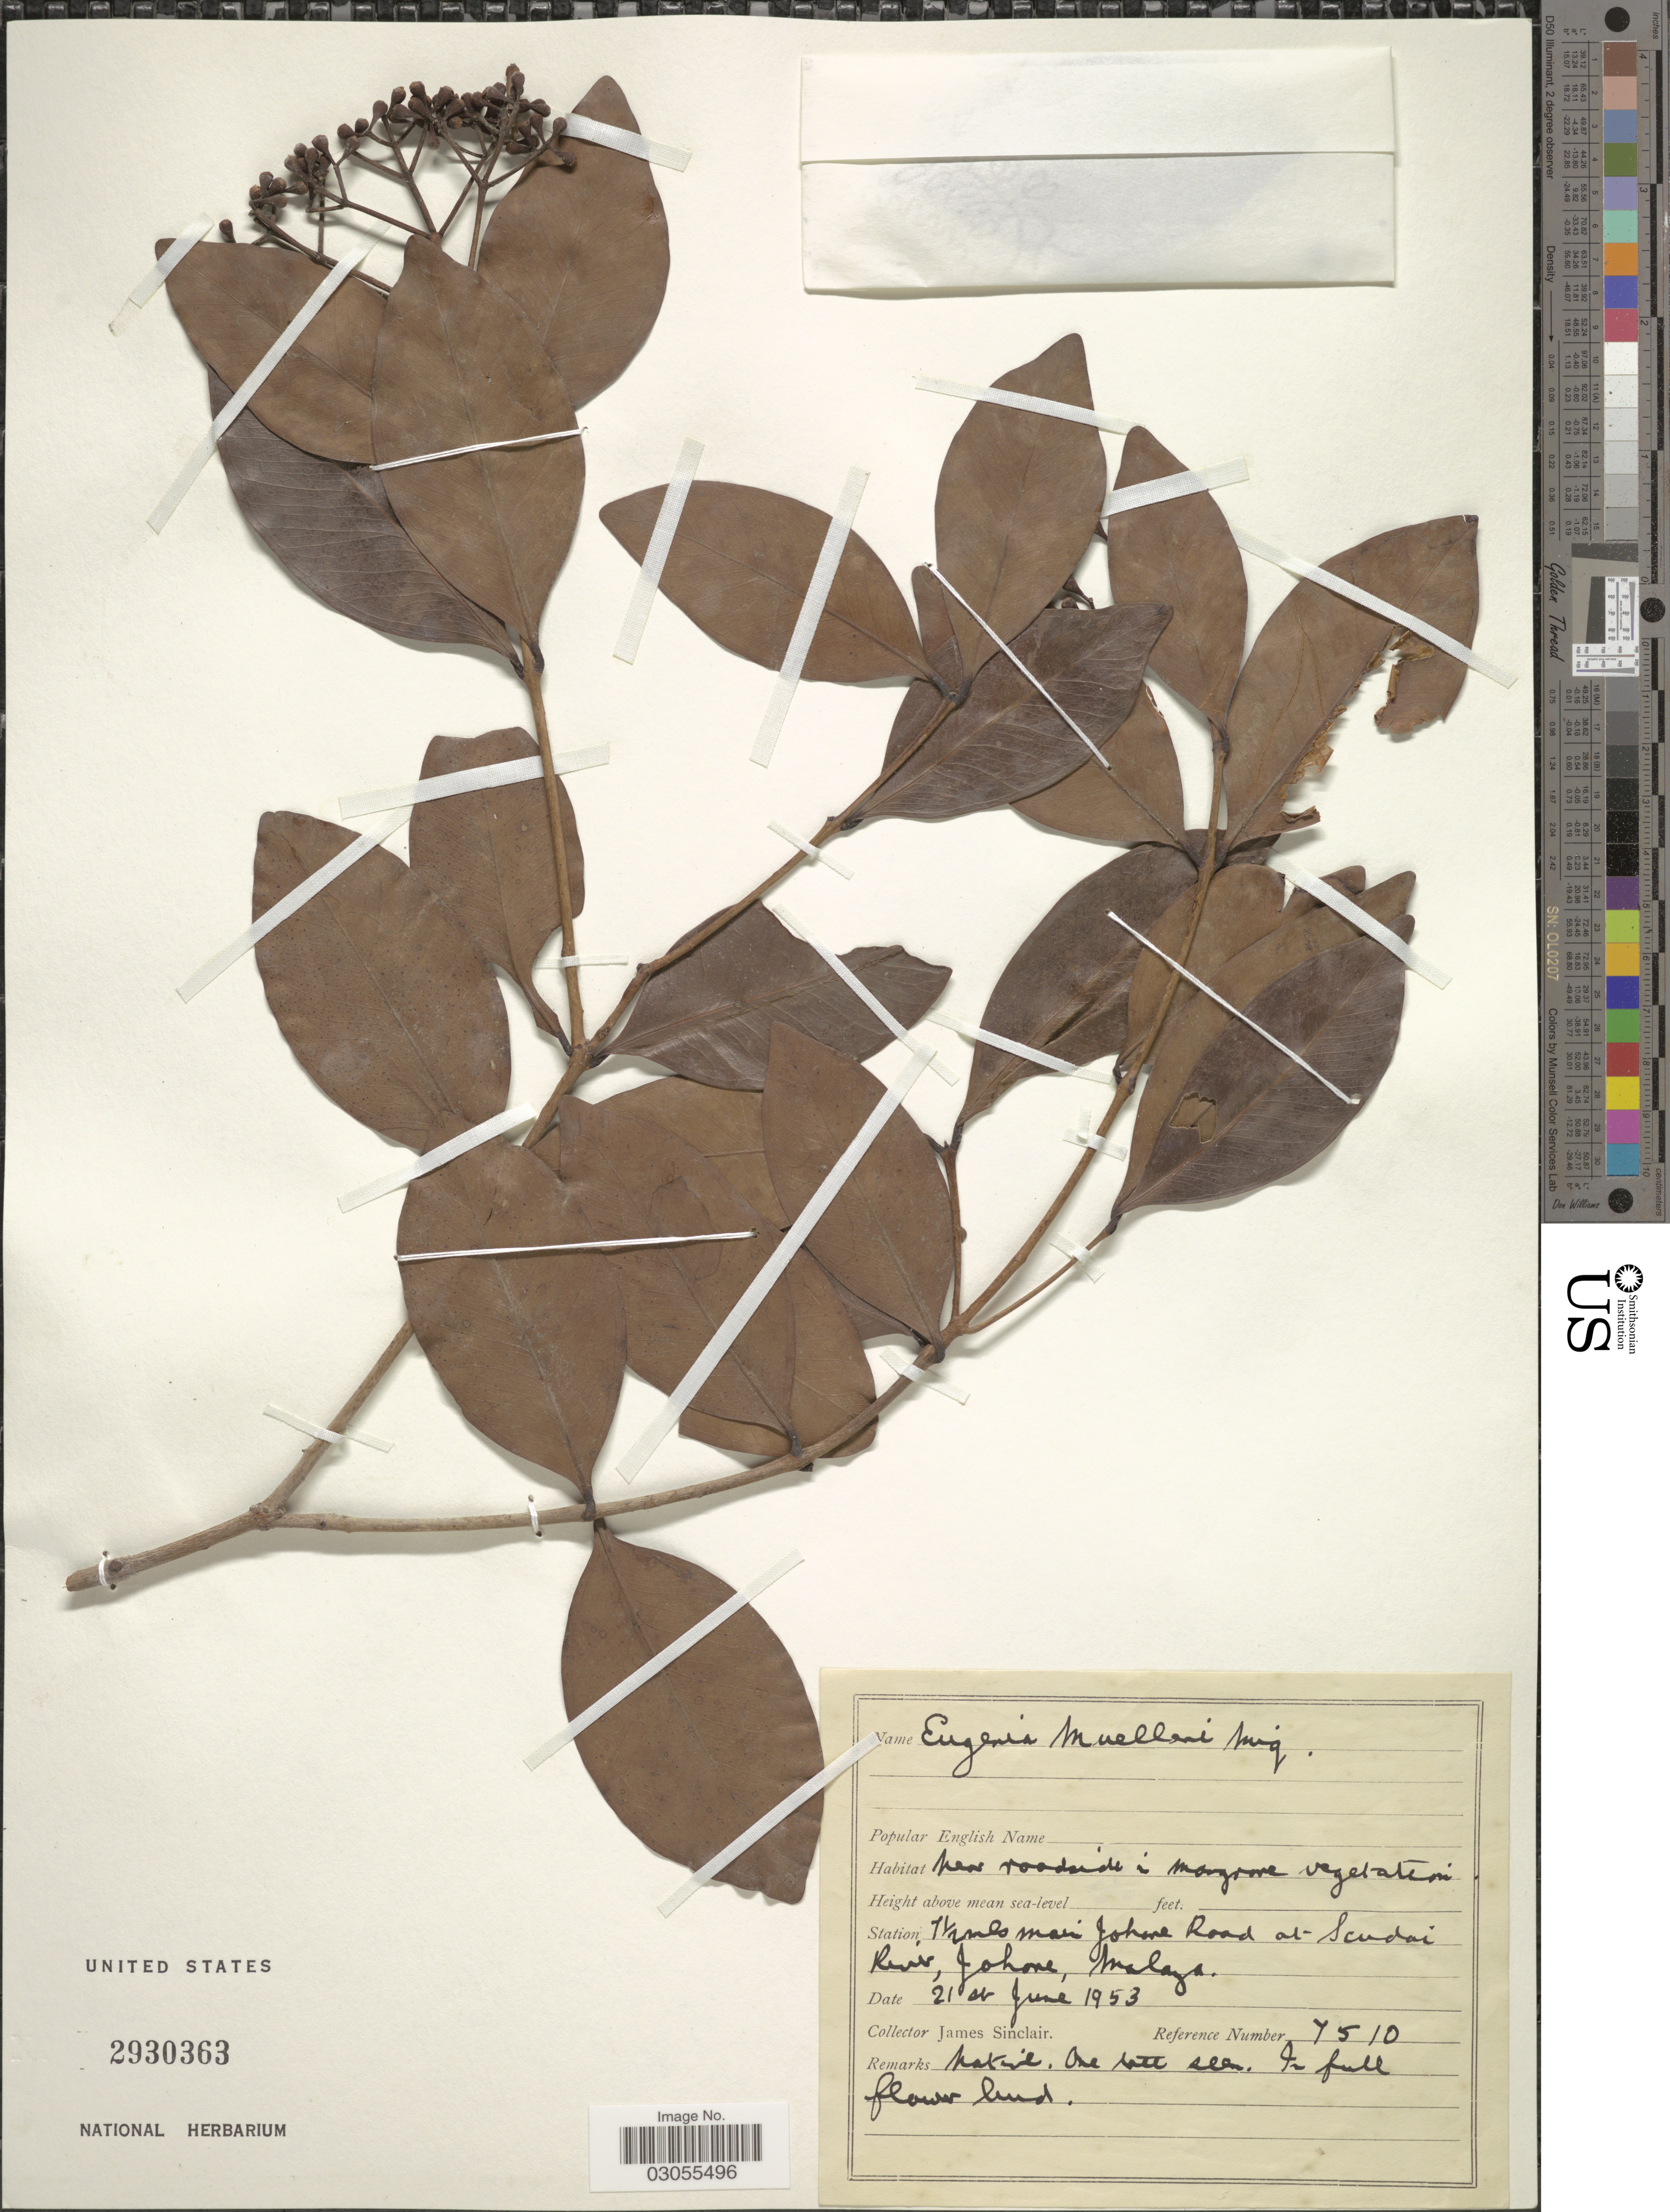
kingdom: Plantae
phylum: Tracheophyta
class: Magnoliopsida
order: Myrtales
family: Myrtaceae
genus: Syzygium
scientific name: Syzygium muelleri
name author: (Miq.) Miq.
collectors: J. Sinclair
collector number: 7510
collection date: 1953-06-21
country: Malaysia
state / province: Johor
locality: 7½ mls main Johore Road at Scudai River, Malaya.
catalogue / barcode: US 2930363